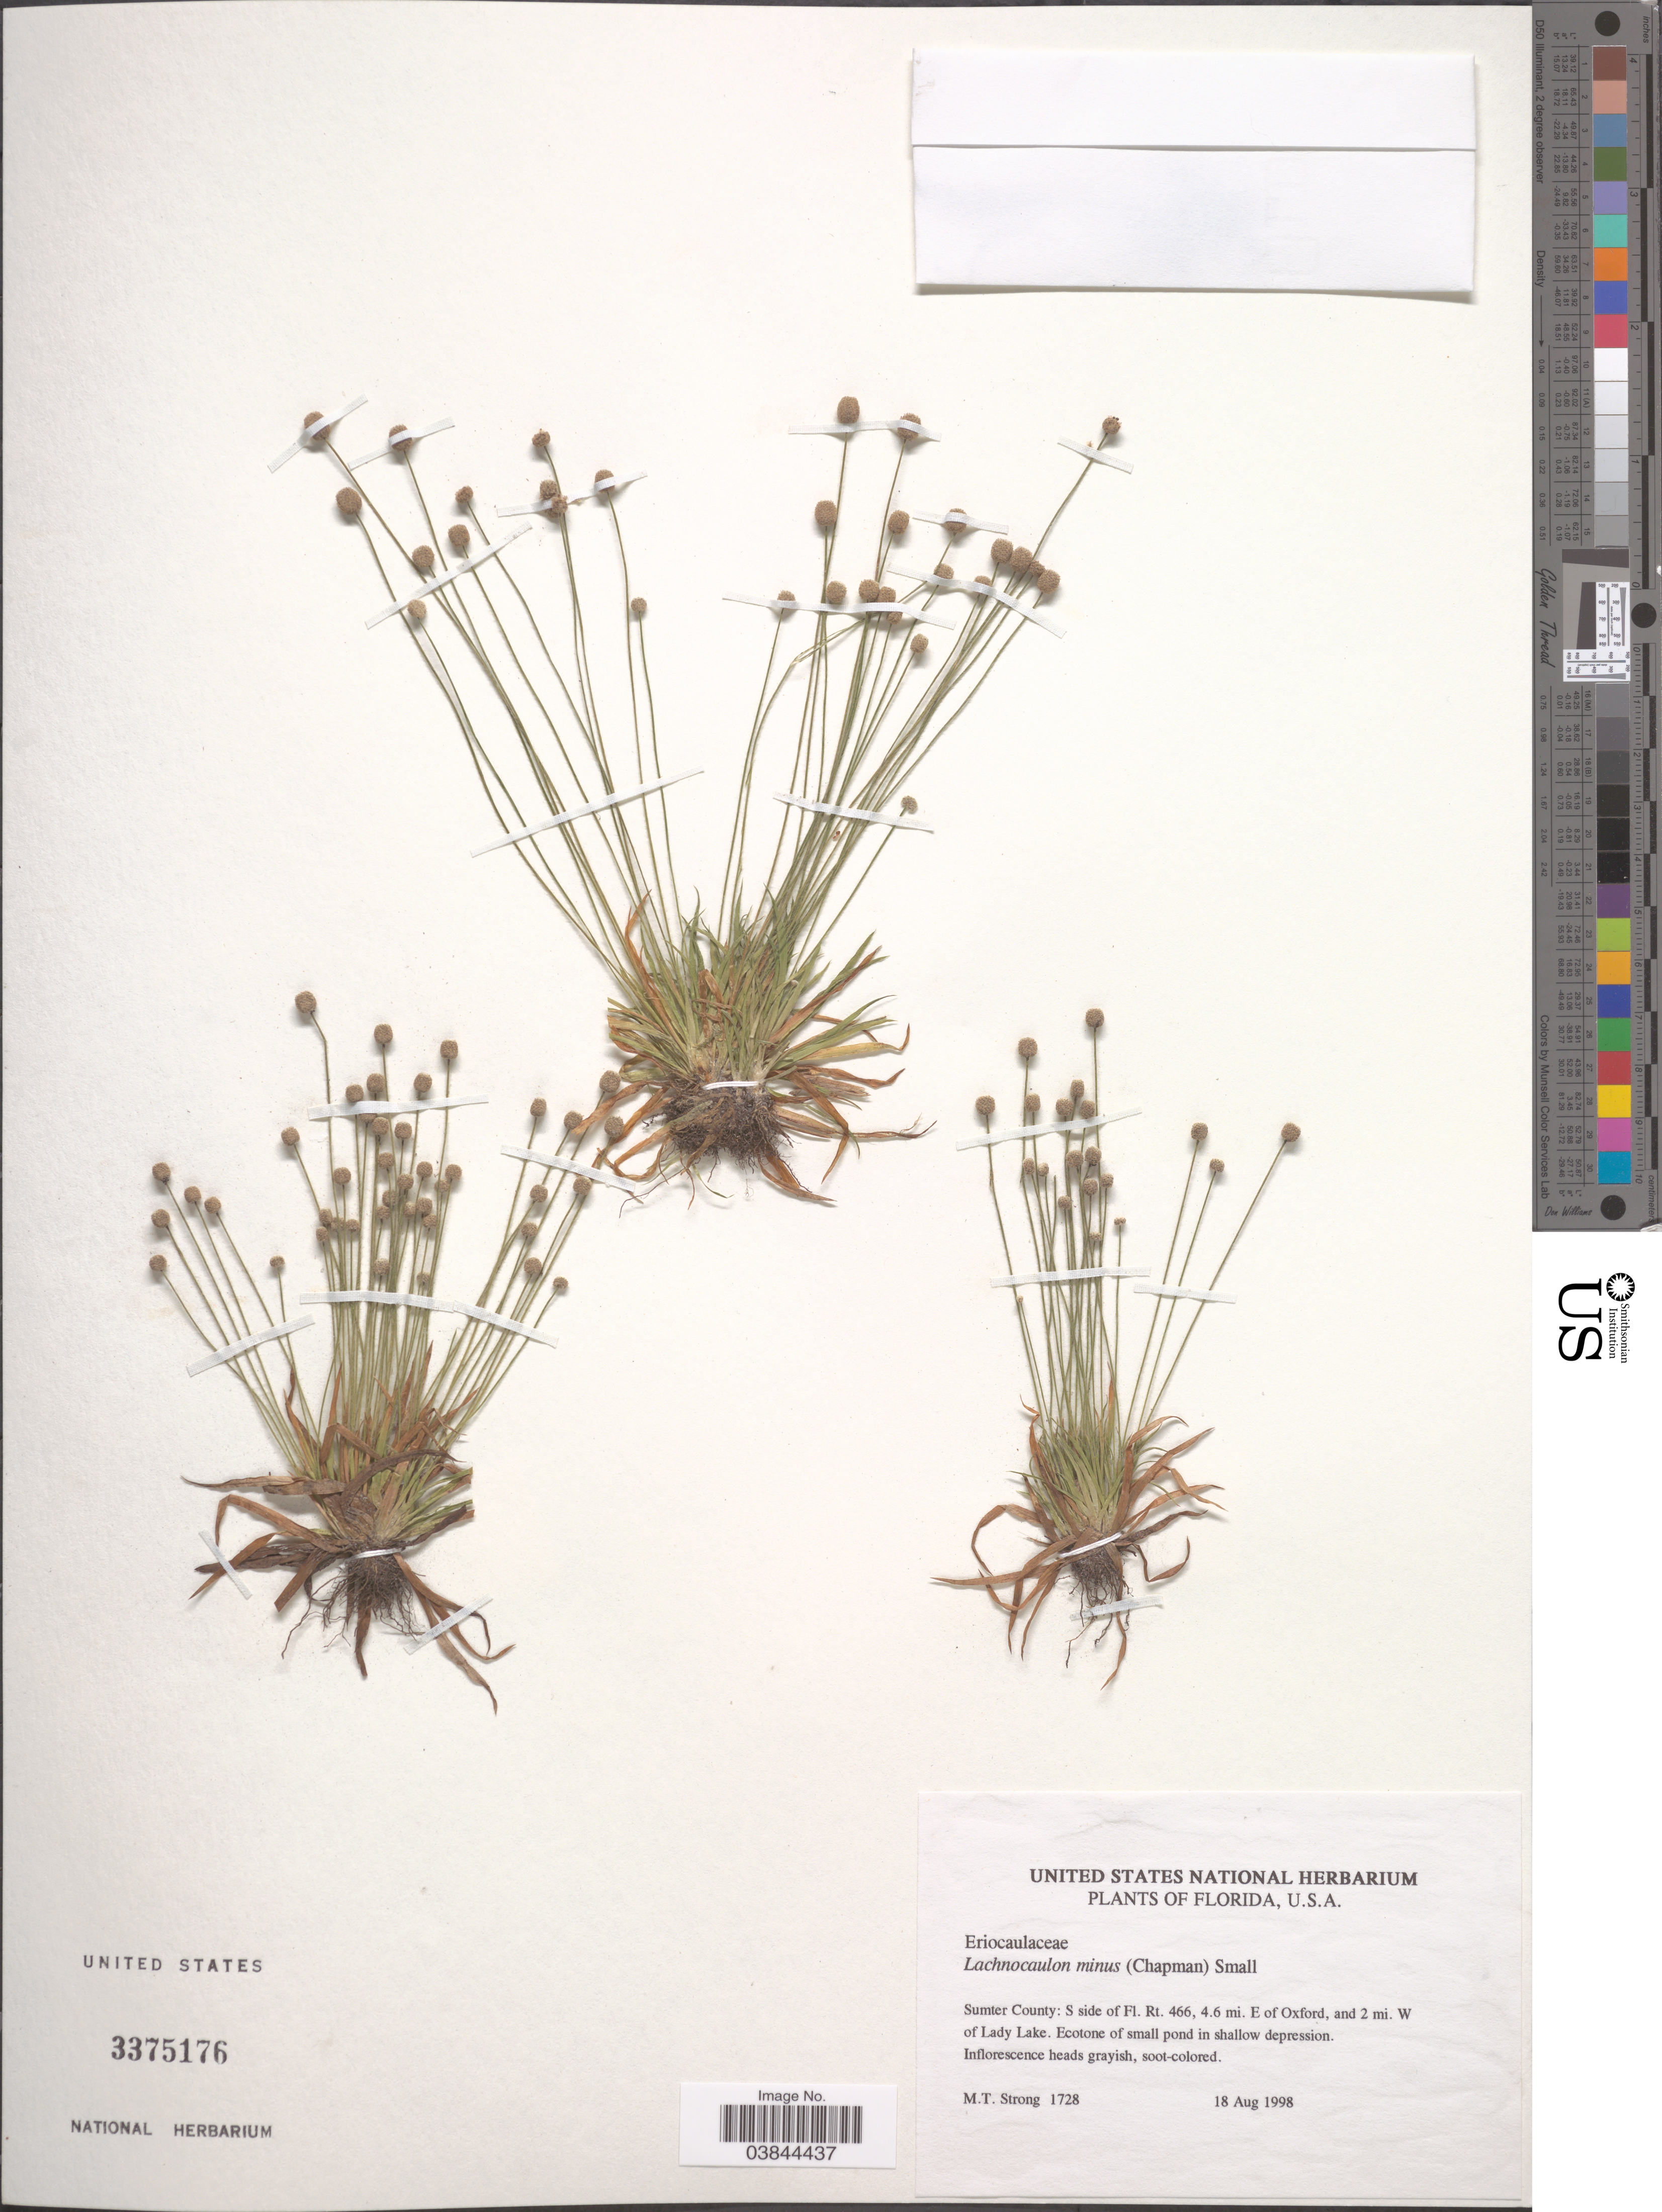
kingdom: Plantae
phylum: Tracheophyta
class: Liliopsida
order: Poales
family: Eriocaulaceae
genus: Lachnocaulon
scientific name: Lachnocaulon minus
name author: (Chapm.) Small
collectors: M. T. Strong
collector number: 1728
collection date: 1998-08-18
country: United States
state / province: Florida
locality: Sumter County: S side of Fl.Rt. 466, 4.6 mi. E of Oxford, and 2 mi. W. of Lady Lake.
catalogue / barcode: US 3375176